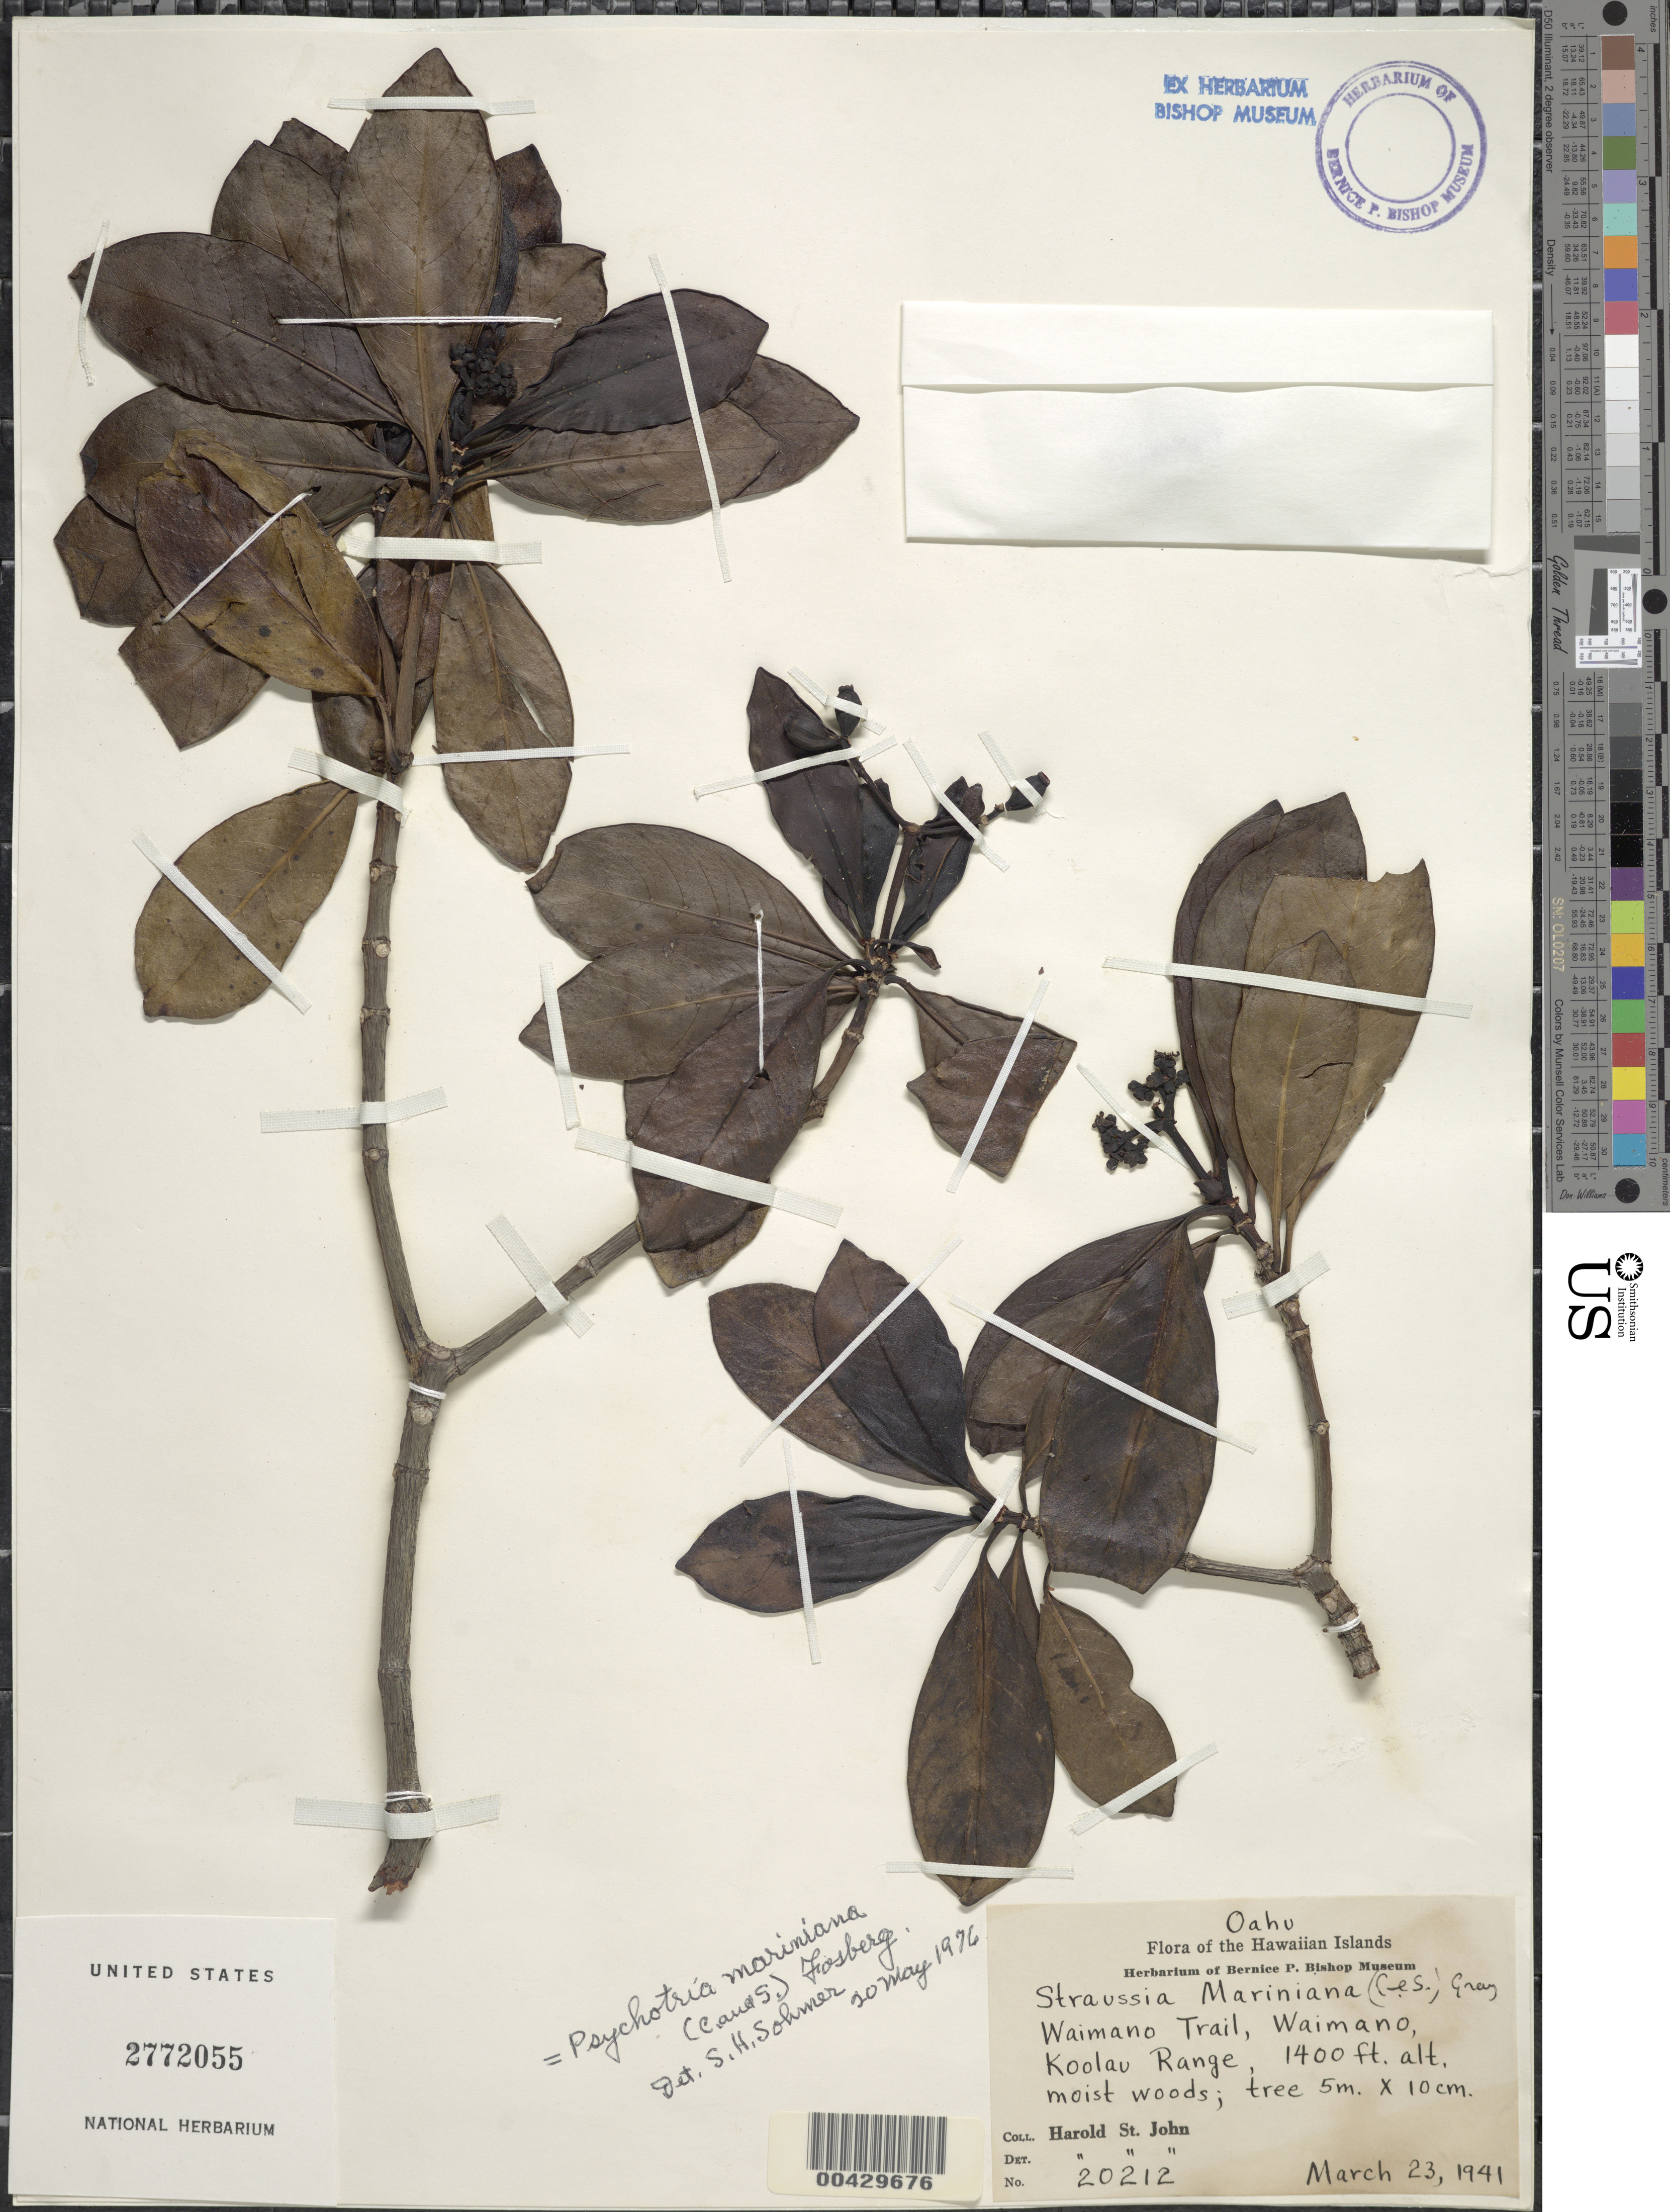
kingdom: Plantae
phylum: Tracheophyta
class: Magnoliopsida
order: Gentianales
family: Rubiaceae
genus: Psychotria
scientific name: Psychotria mariniana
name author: (Cham. & Schltdl.) Fosberg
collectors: H. St. John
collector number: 20212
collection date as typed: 23 Mar 1941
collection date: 1941-03-23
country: United States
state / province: Hawaii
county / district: Honolulu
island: Oahu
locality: Waimano Trail, Waimano, Koolau Range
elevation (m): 427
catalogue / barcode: US 2772055